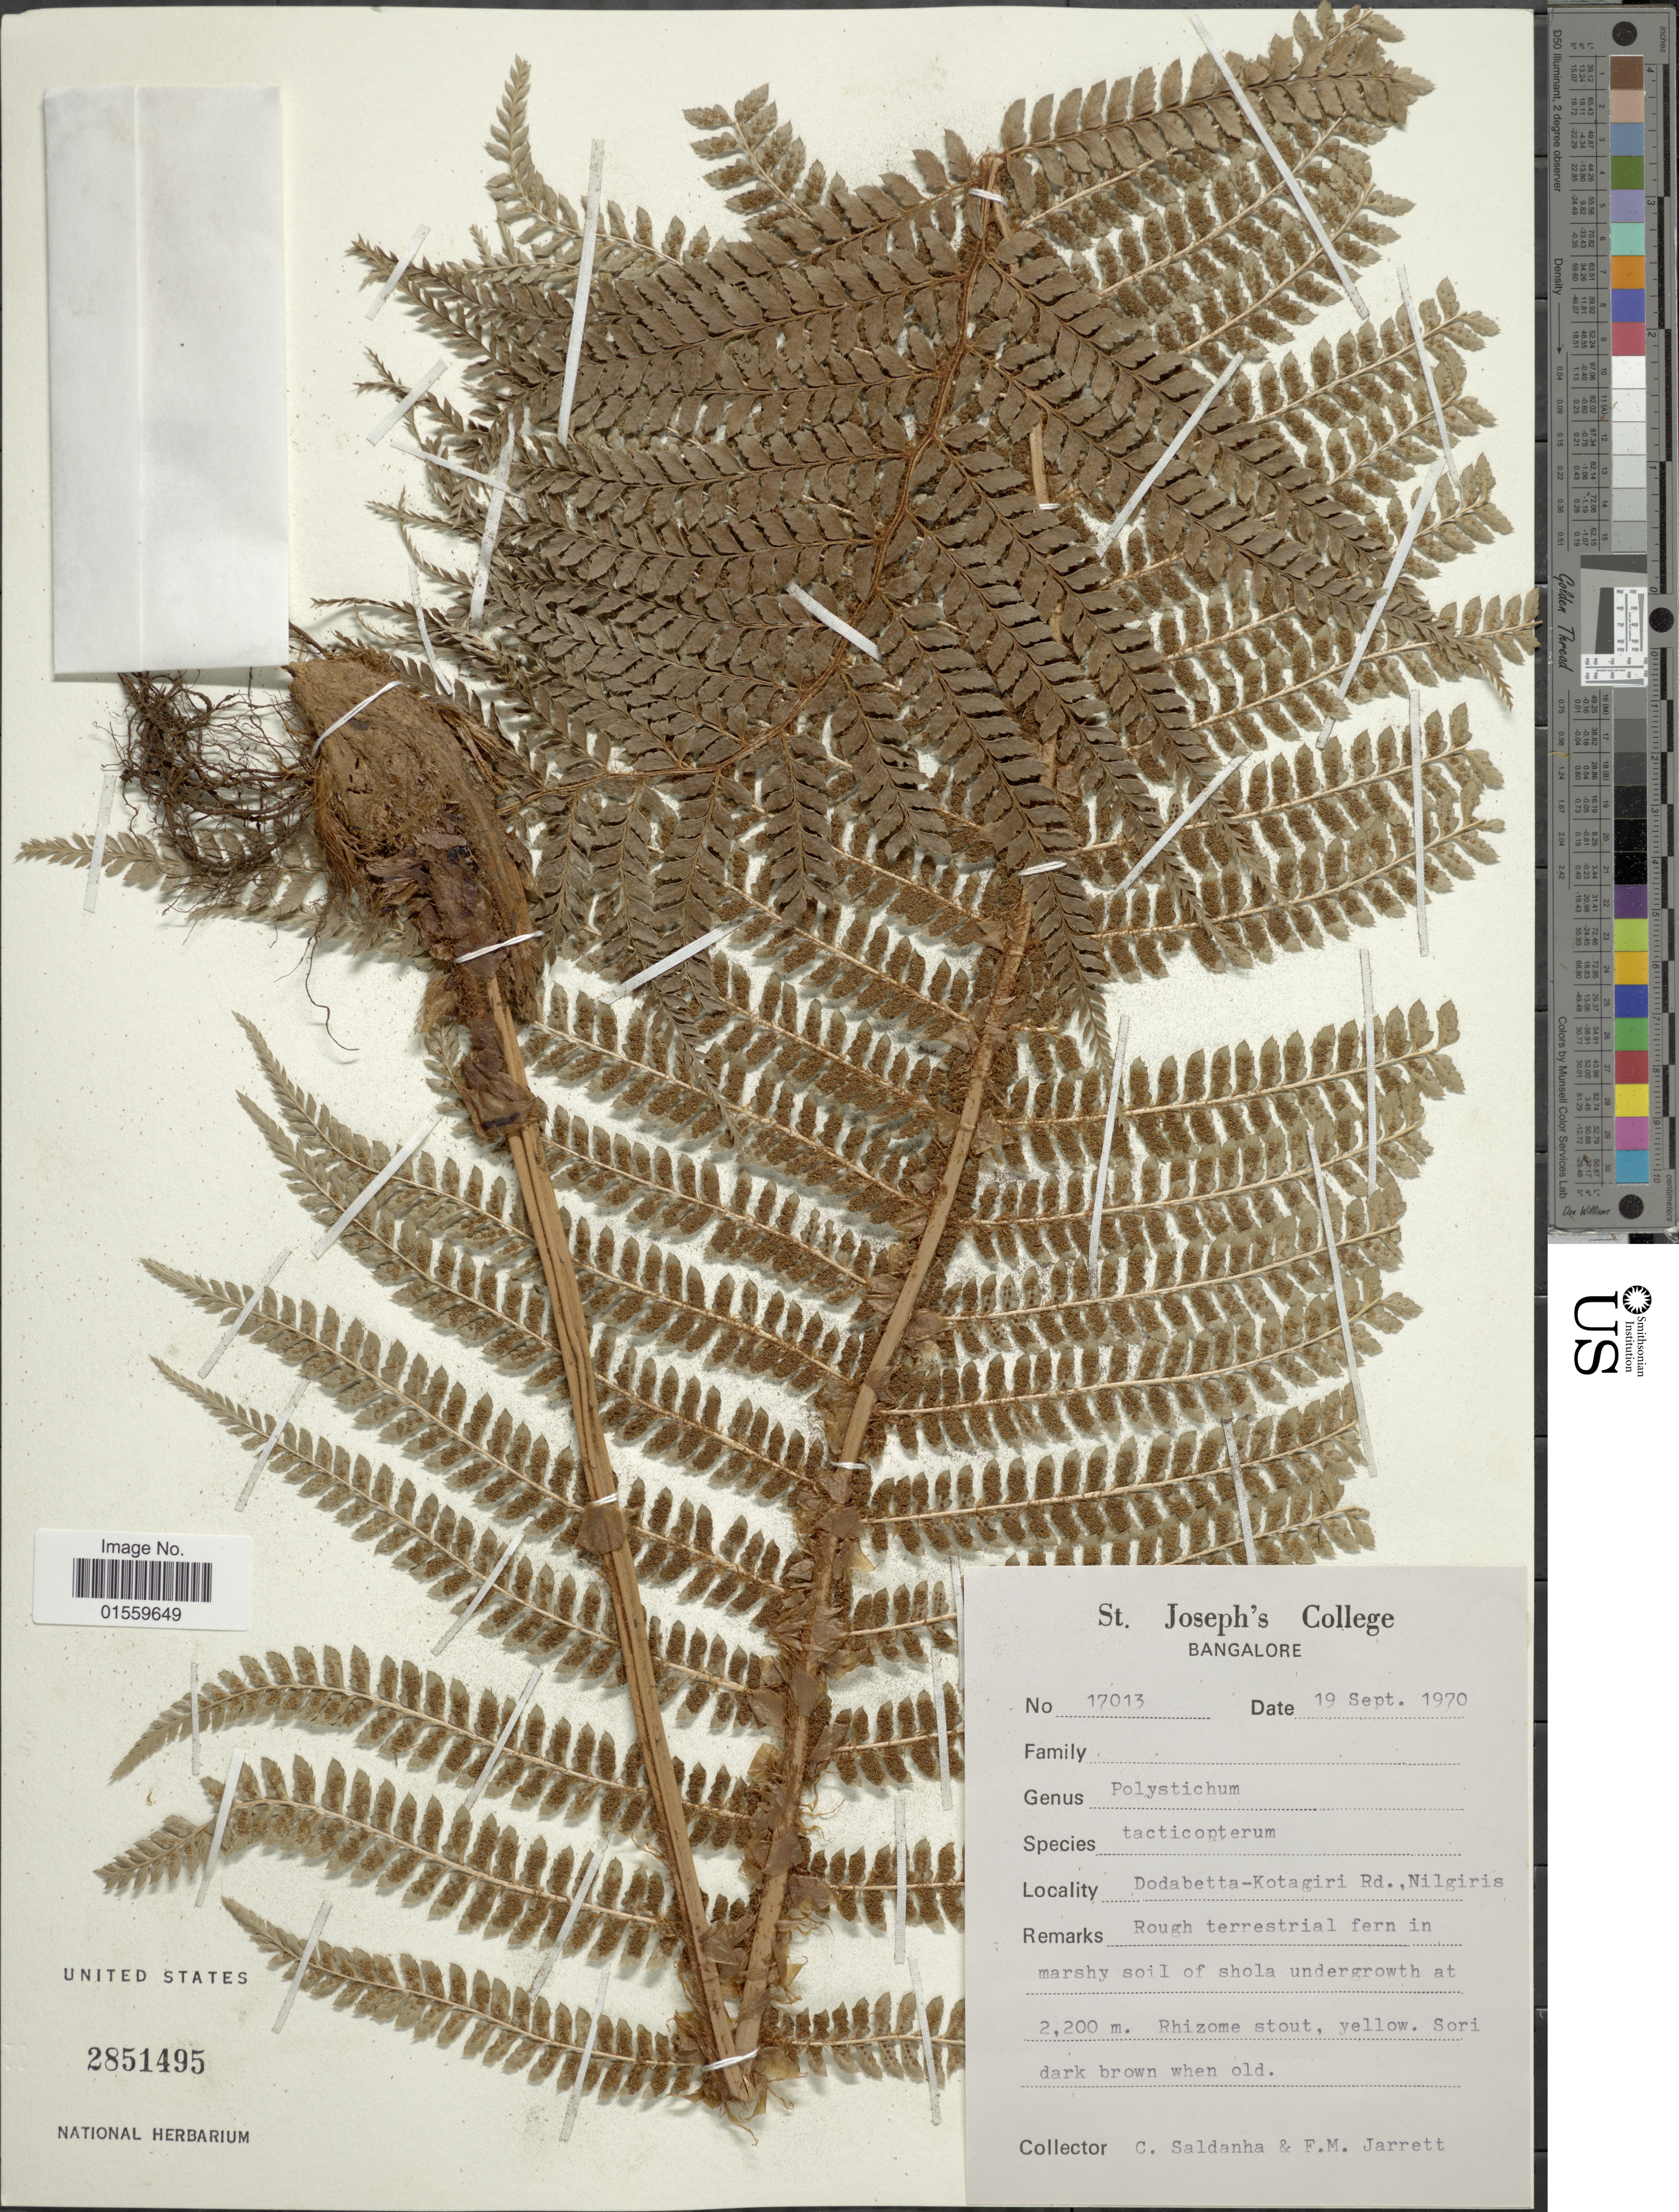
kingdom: Plantae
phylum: Tracheophyta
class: Polypodiopsida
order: Polypodiales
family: Dryopteridaceae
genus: Polystichum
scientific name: Polystichum tactiopterum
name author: (Kunze) T. Moore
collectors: C. Saldanha & F. M. Jarrett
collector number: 17013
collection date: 1970-09-19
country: India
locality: Bangalore, Dodabetta-Kotagiri Rd., Nilgiris.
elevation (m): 2200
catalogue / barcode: US 2851495